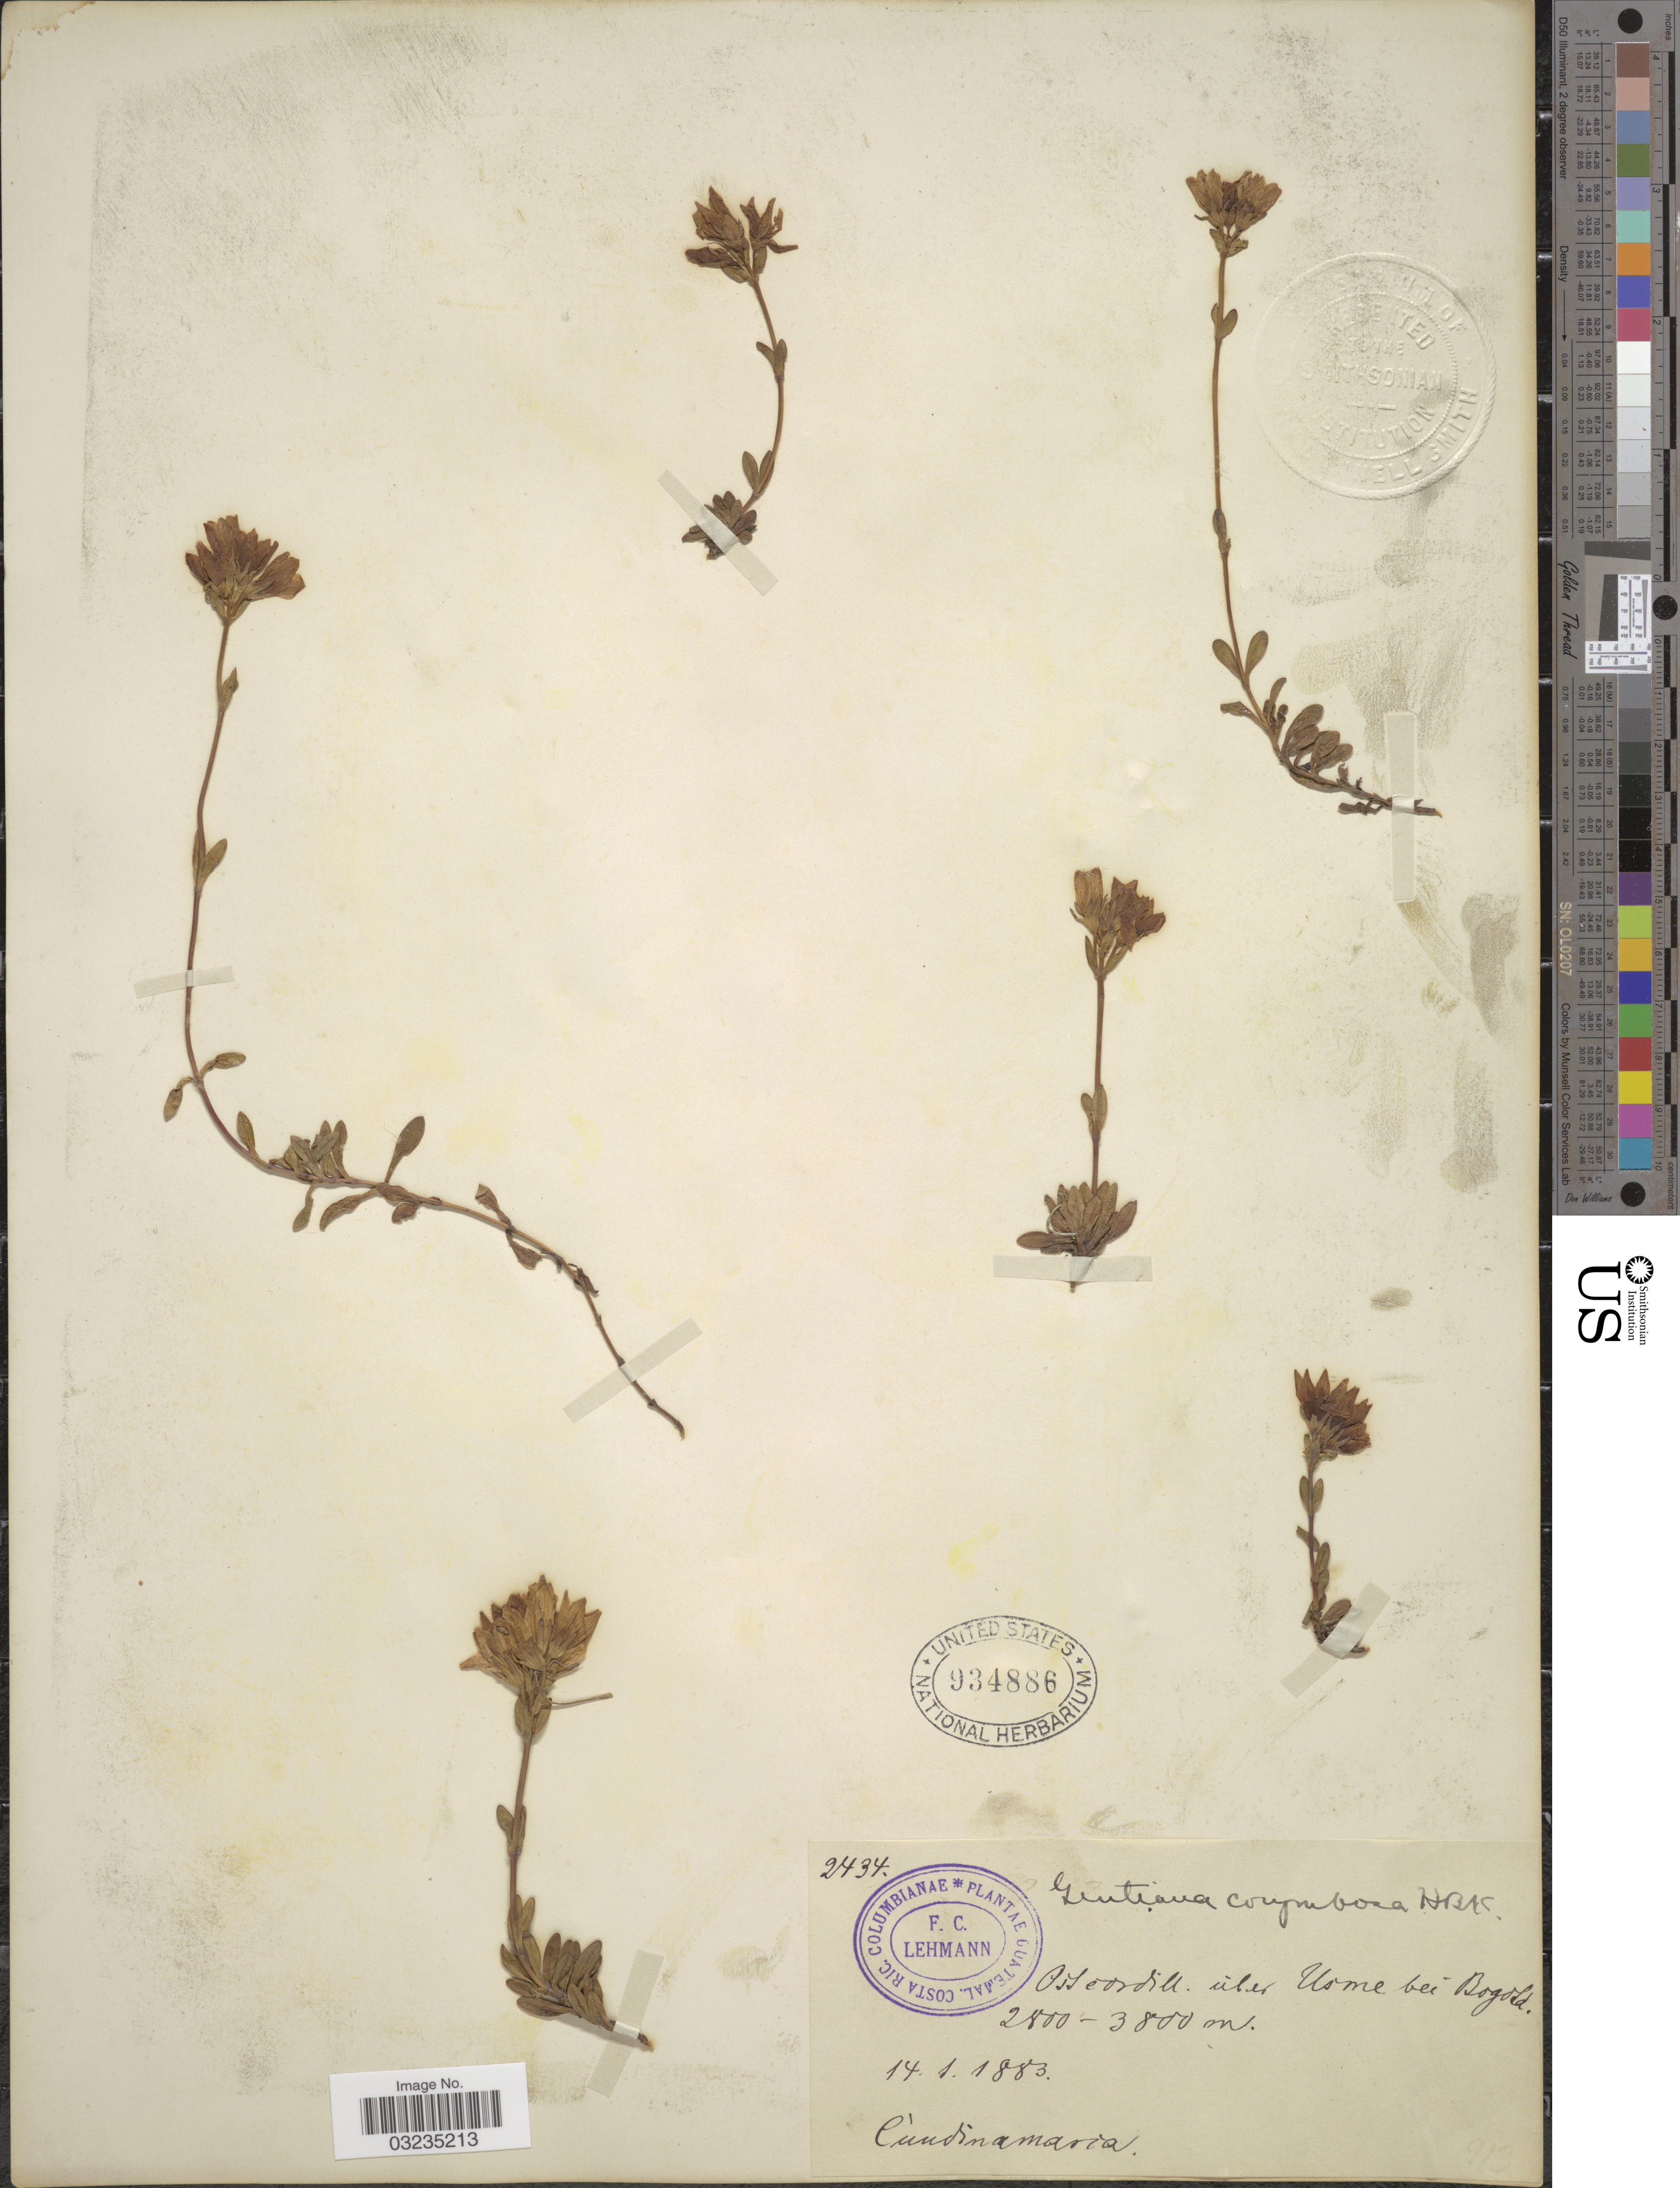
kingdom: Plantae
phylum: Tracheophyta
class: Magnoliopsida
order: Gentianales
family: Gentianaceae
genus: Gentiana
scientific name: Gentiana corymbosa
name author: Humb. et al.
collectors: F. C. Lehmann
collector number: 2434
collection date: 1883-01-14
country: Colombia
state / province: Cundinamarca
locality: Omeordill. úler Usme bei Bogotá. Cúndinamarca.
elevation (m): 2800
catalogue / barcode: US 934886